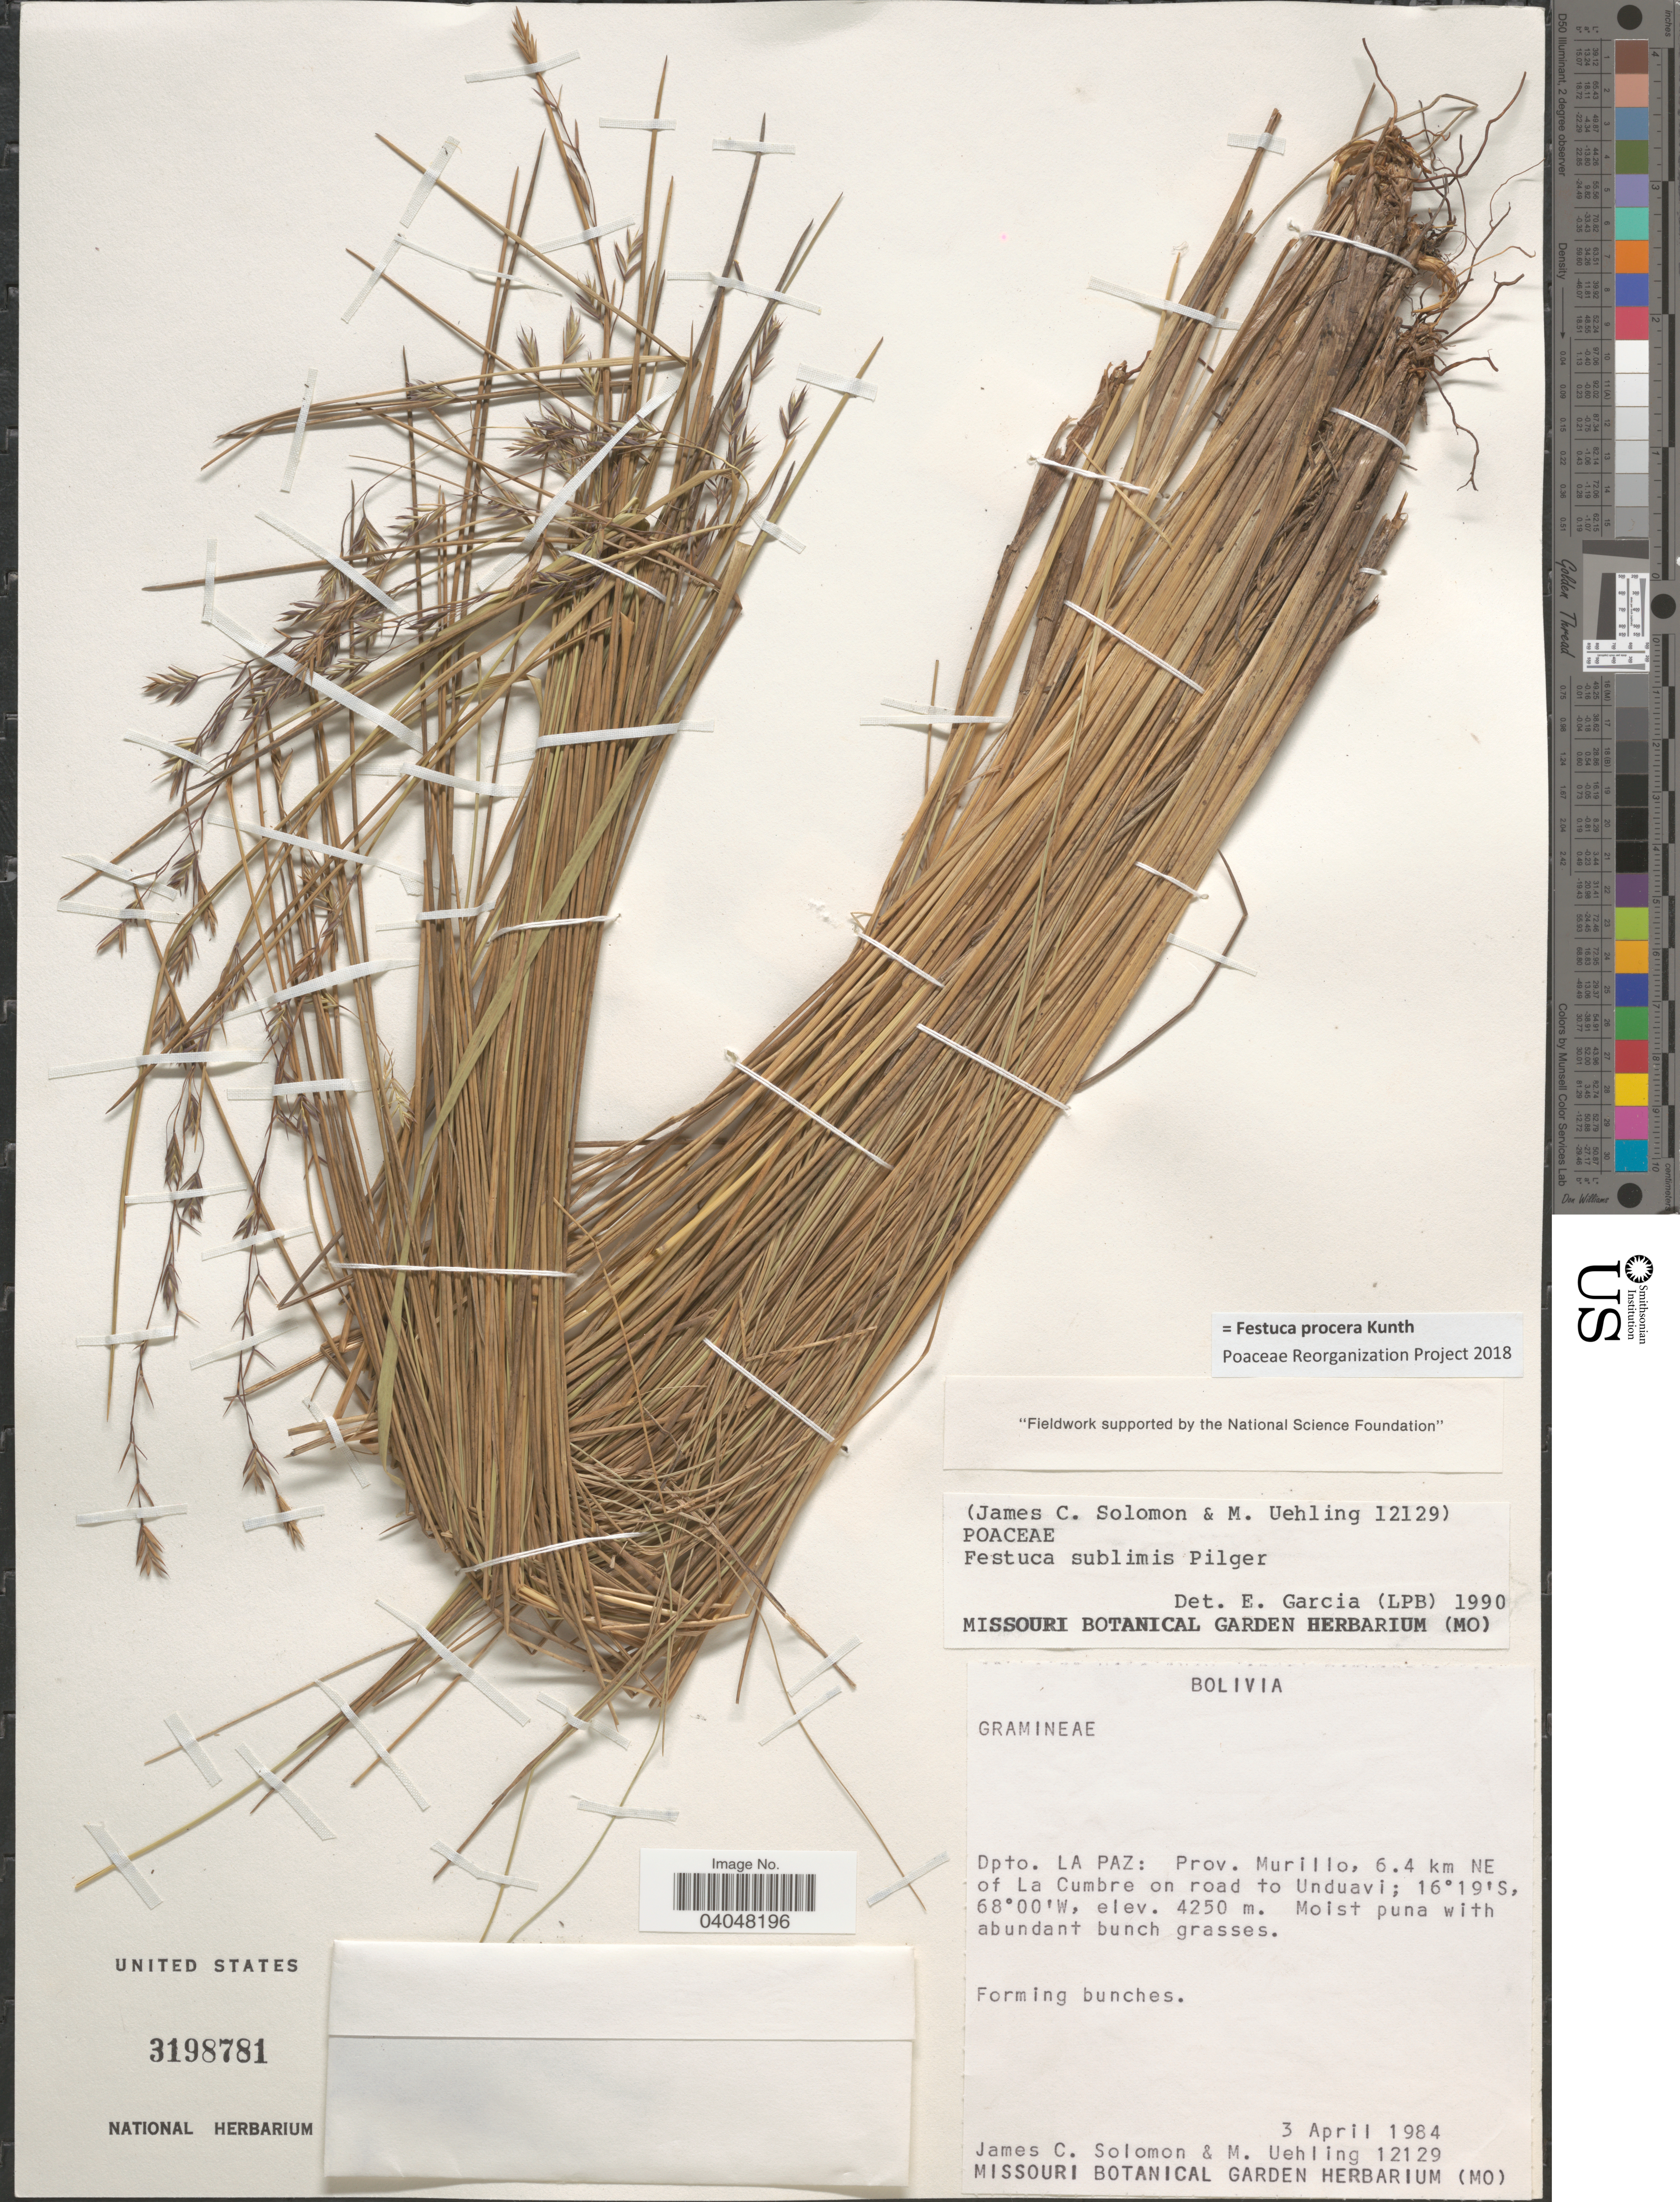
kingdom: Plantae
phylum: Tracheophyta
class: Liliopsida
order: Poales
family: Poaceae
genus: Festuca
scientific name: Festuca procera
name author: Kunth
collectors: J. C. Solomon & M. Uehling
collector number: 12129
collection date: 1984-04-03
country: Bolivia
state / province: La Paz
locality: Dpto. La Paz: Prov. Murillo, 6.4 km NE of La Cumbre on road to Unduavi.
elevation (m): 4250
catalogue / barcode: US 3198781